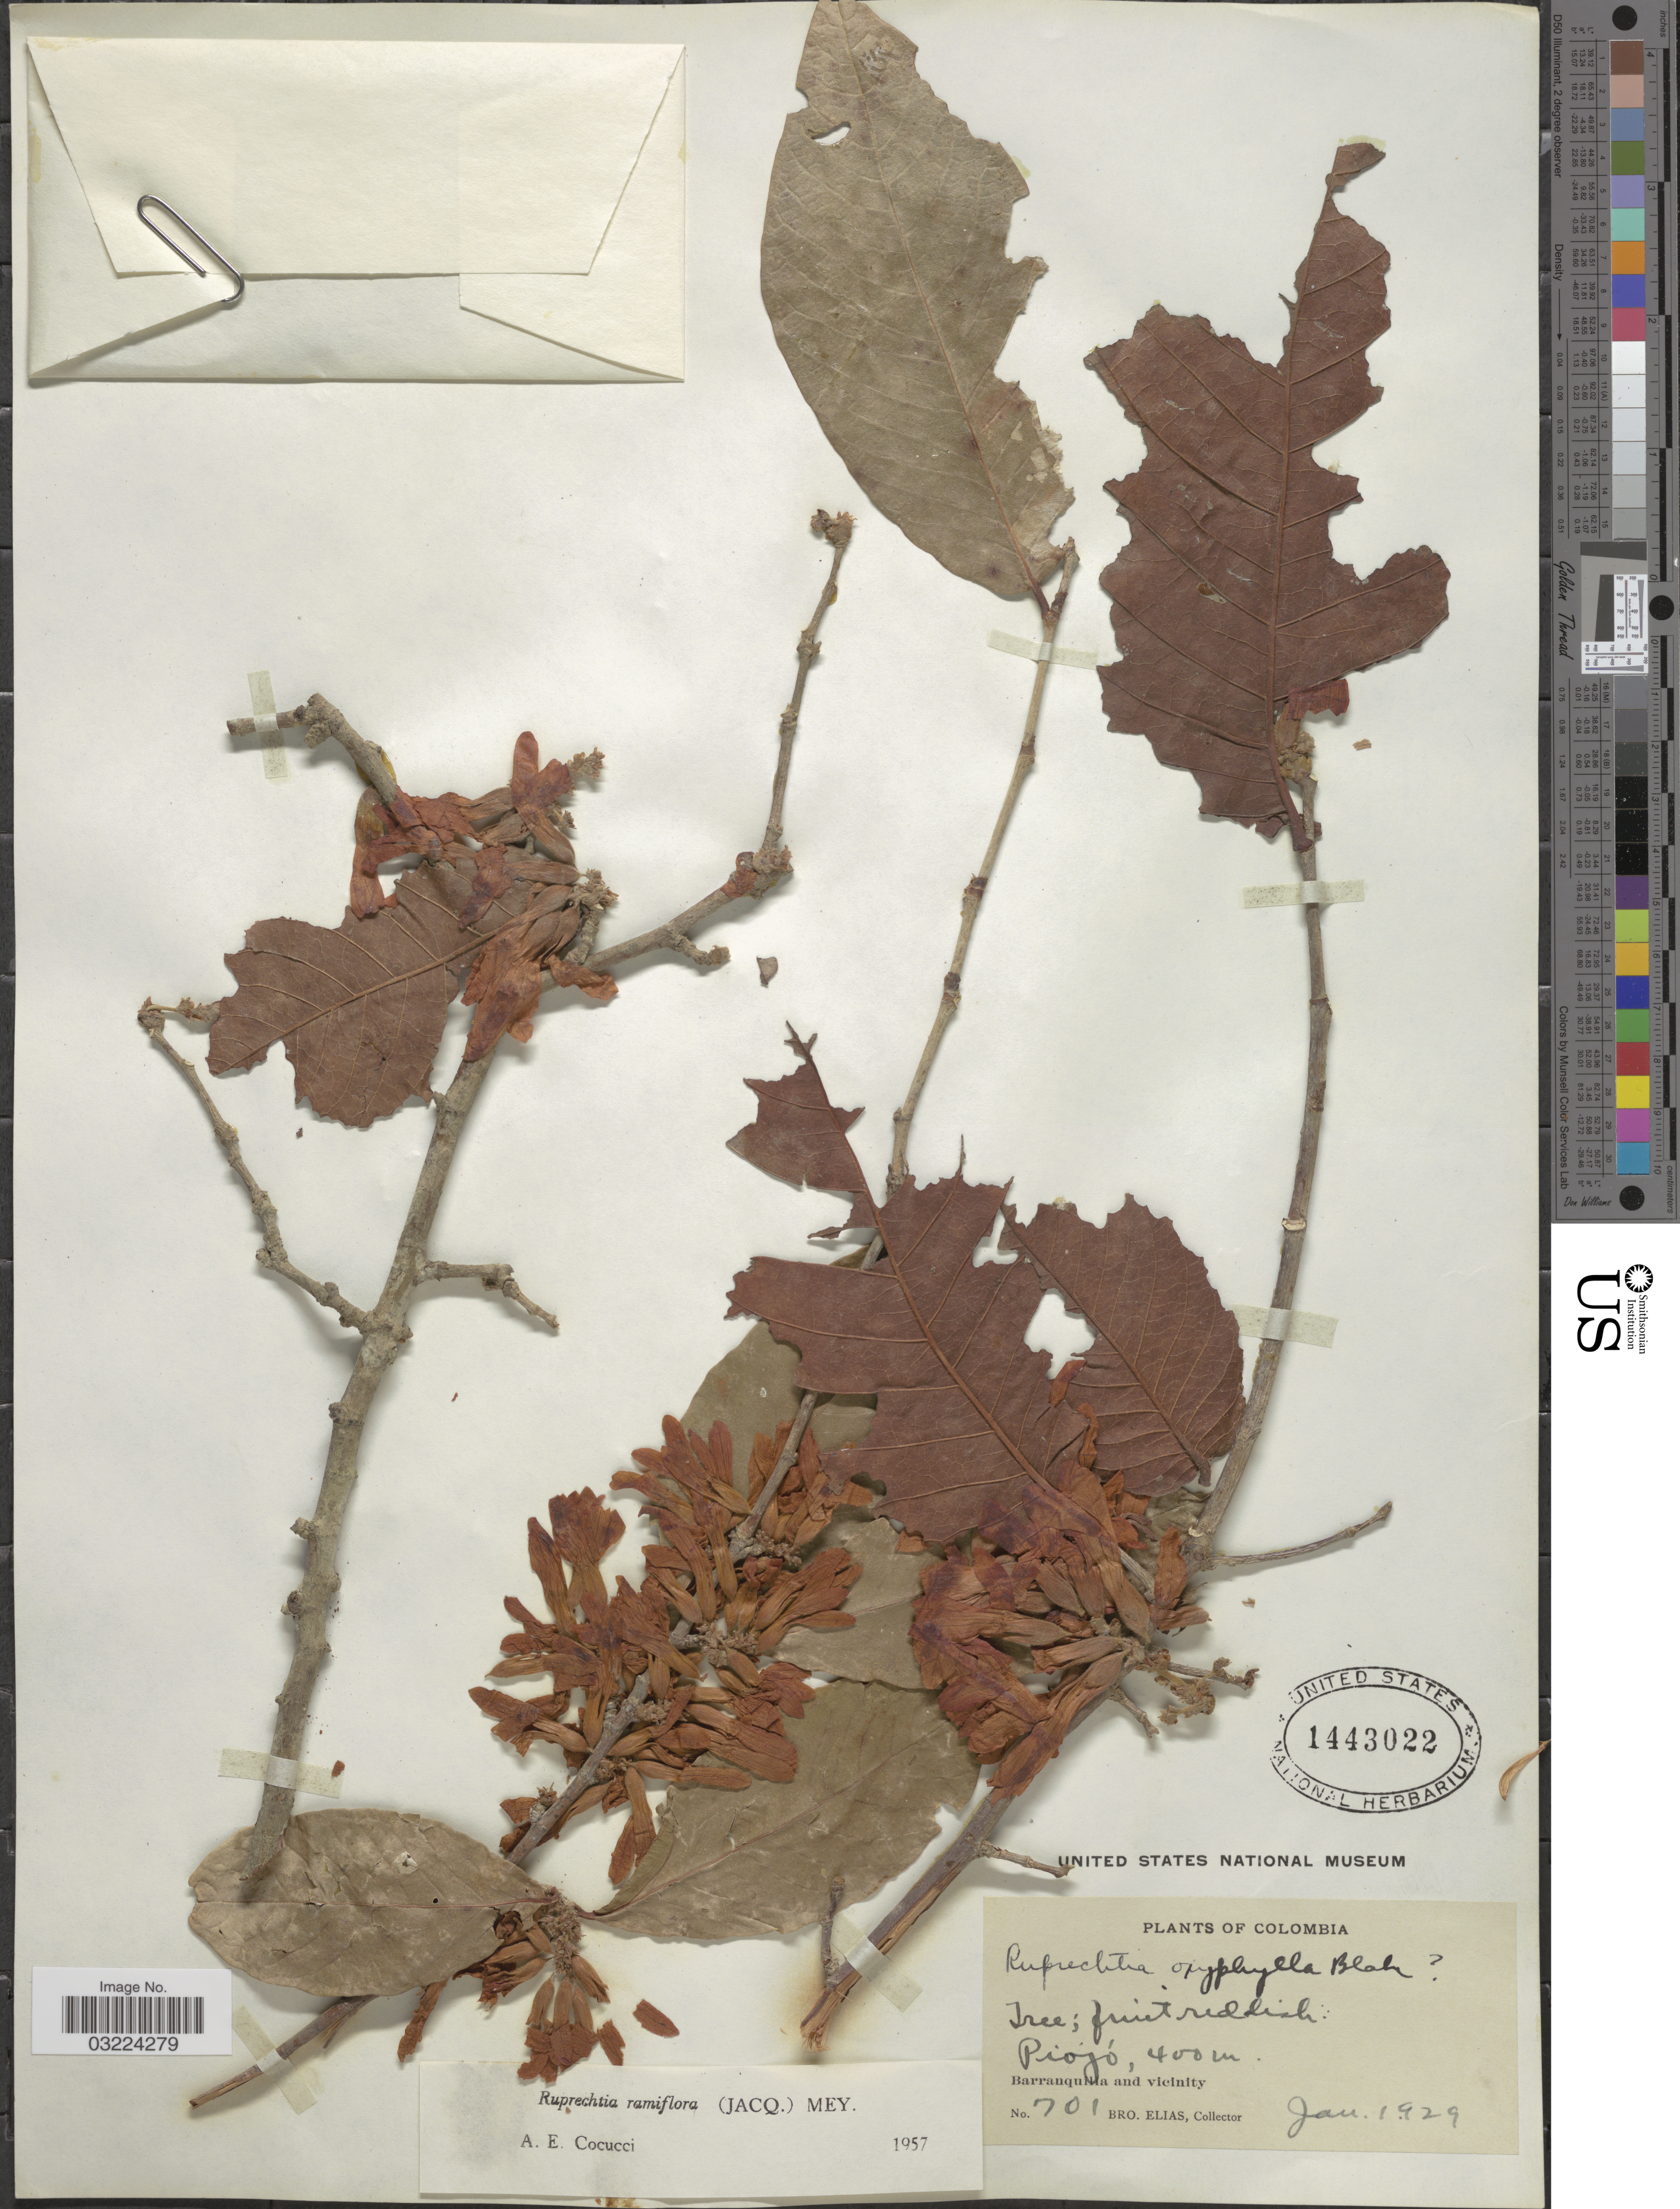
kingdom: Plantae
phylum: Tracheophyta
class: Magnoliopsida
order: Caryophyllales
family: Polygonaceae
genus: Ruprechtia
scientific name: Ruprechtia ramiflora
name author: (Jacq.) C.A. Mey.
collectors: Bro. Elias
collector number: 701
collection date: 1929-01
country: Colombia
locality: Piojó. Barranquilla and vicinity.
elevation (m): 400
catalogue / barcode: US 1443022